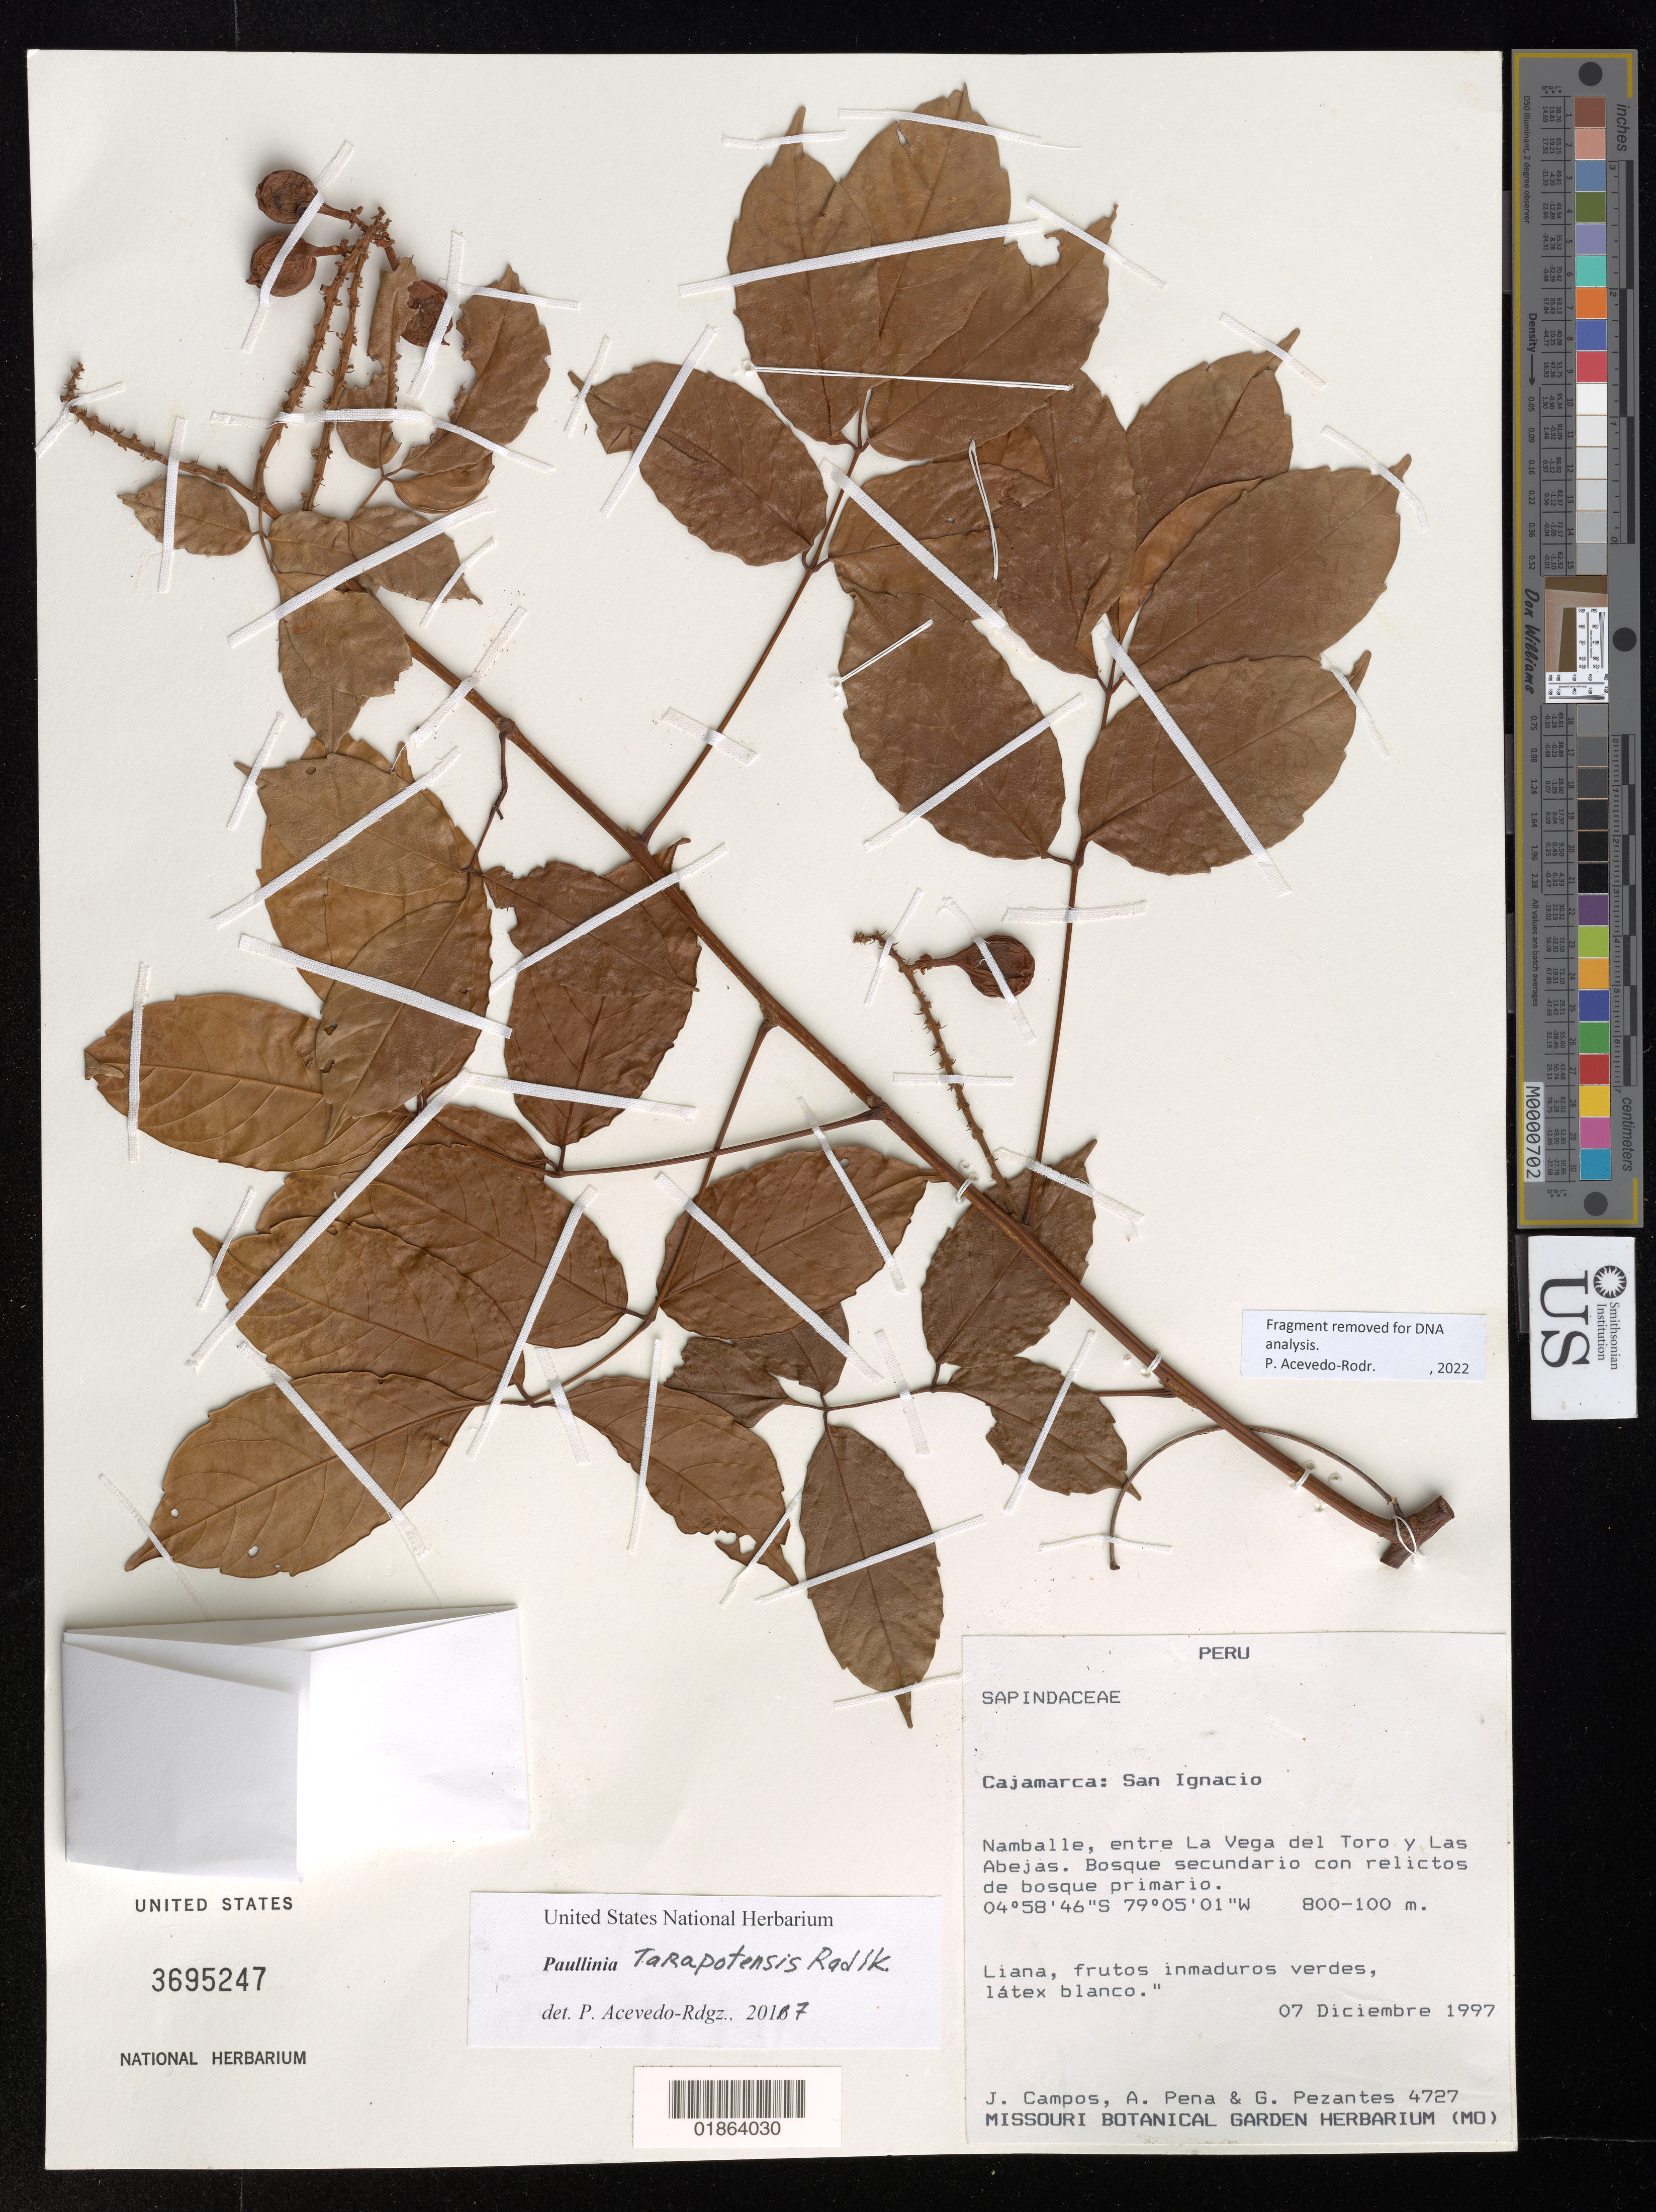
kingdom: Plantae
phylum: Tracheophyta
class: Magnoliopsida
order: Sapindales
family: Sapindaceae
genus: Paullinia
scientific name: Paullinia tarapotensis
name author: Radlk.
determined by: Acevedo-Rodríguez, P., (BOT), Smithsonian Institution - National Museum of Natural History (UNITED STATES)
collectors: J. Campos, A. Pena & J. Pezantes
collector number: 4727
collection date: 1997-12-07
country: Peru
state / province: Cajamarca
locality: San Ignacío. Namballe, entre La Vega del Toro y Las Abejas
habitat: Bosque secundario con relictos de bosque primario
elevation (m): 800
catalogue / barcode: US 3695247